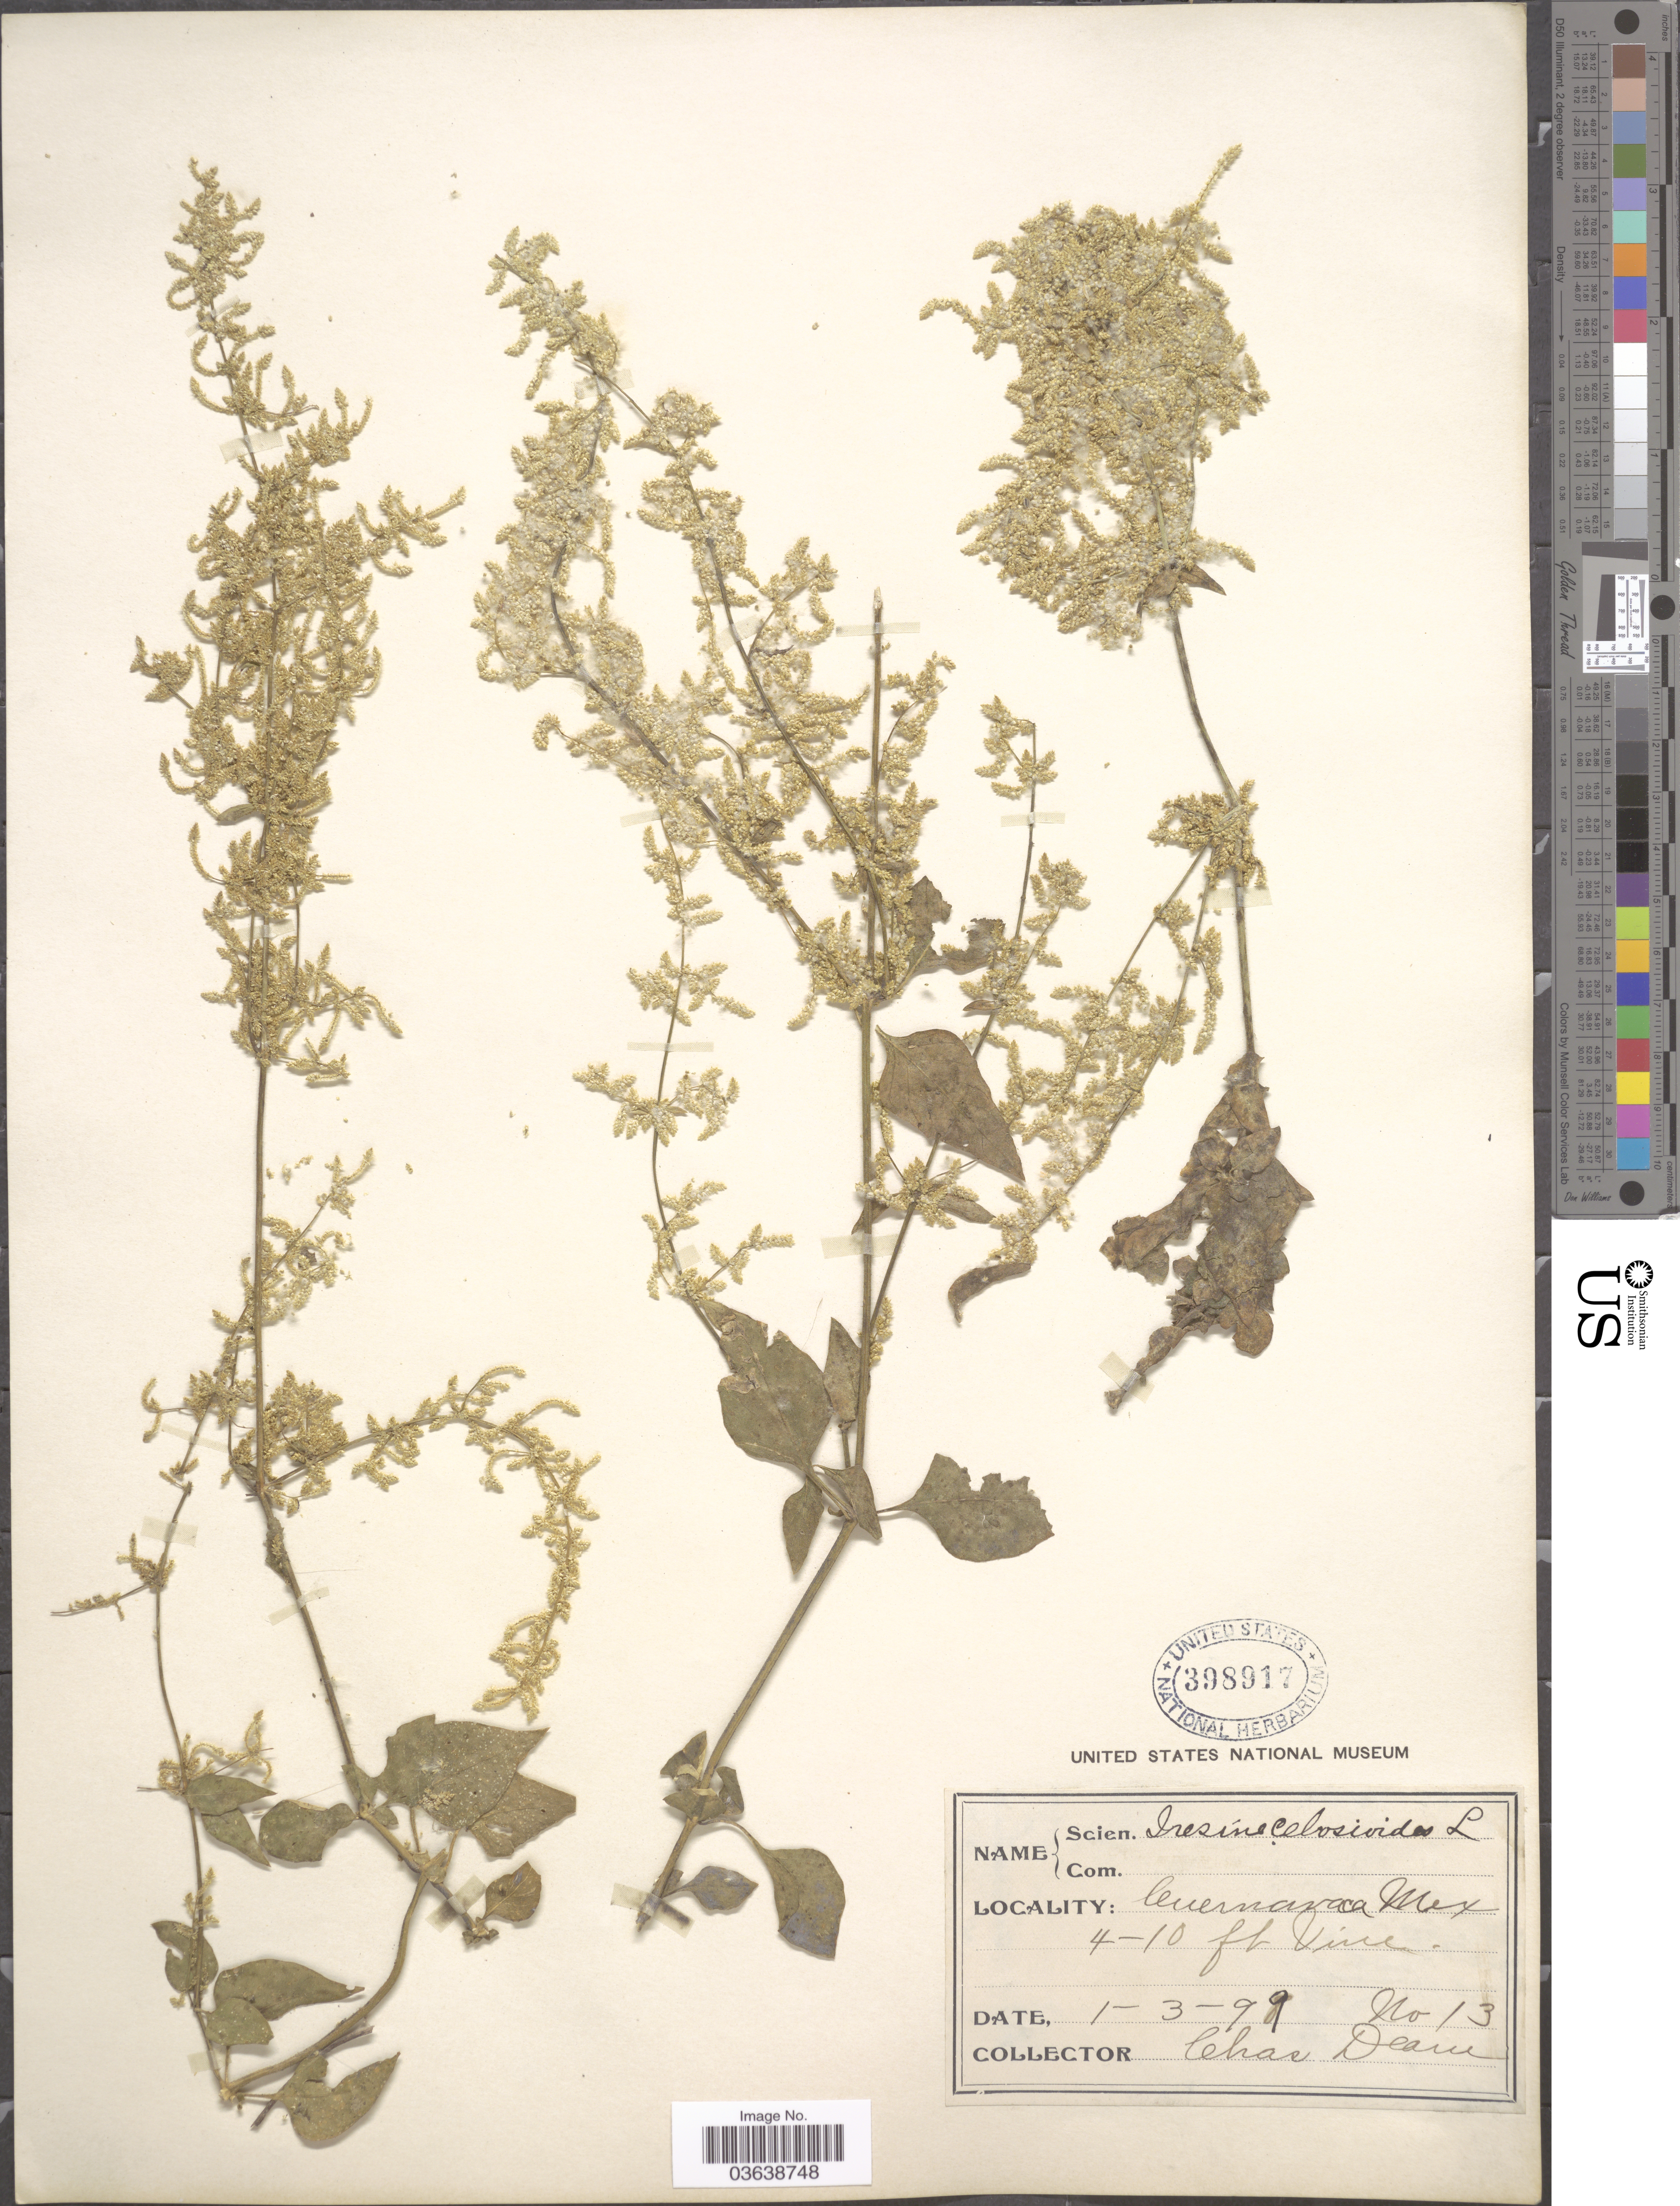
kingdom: Plantae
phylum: Tracheophyta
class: Magnoliopsida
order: Caryophyllales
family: Amaranthaceae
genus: Iresine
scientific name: Iresine celosia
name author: L.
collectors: C. Deam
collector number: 13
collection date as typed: Transcribed d/m/y: 1/3/99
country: Mexico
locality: Cuernavaca.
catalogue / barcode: US 398917